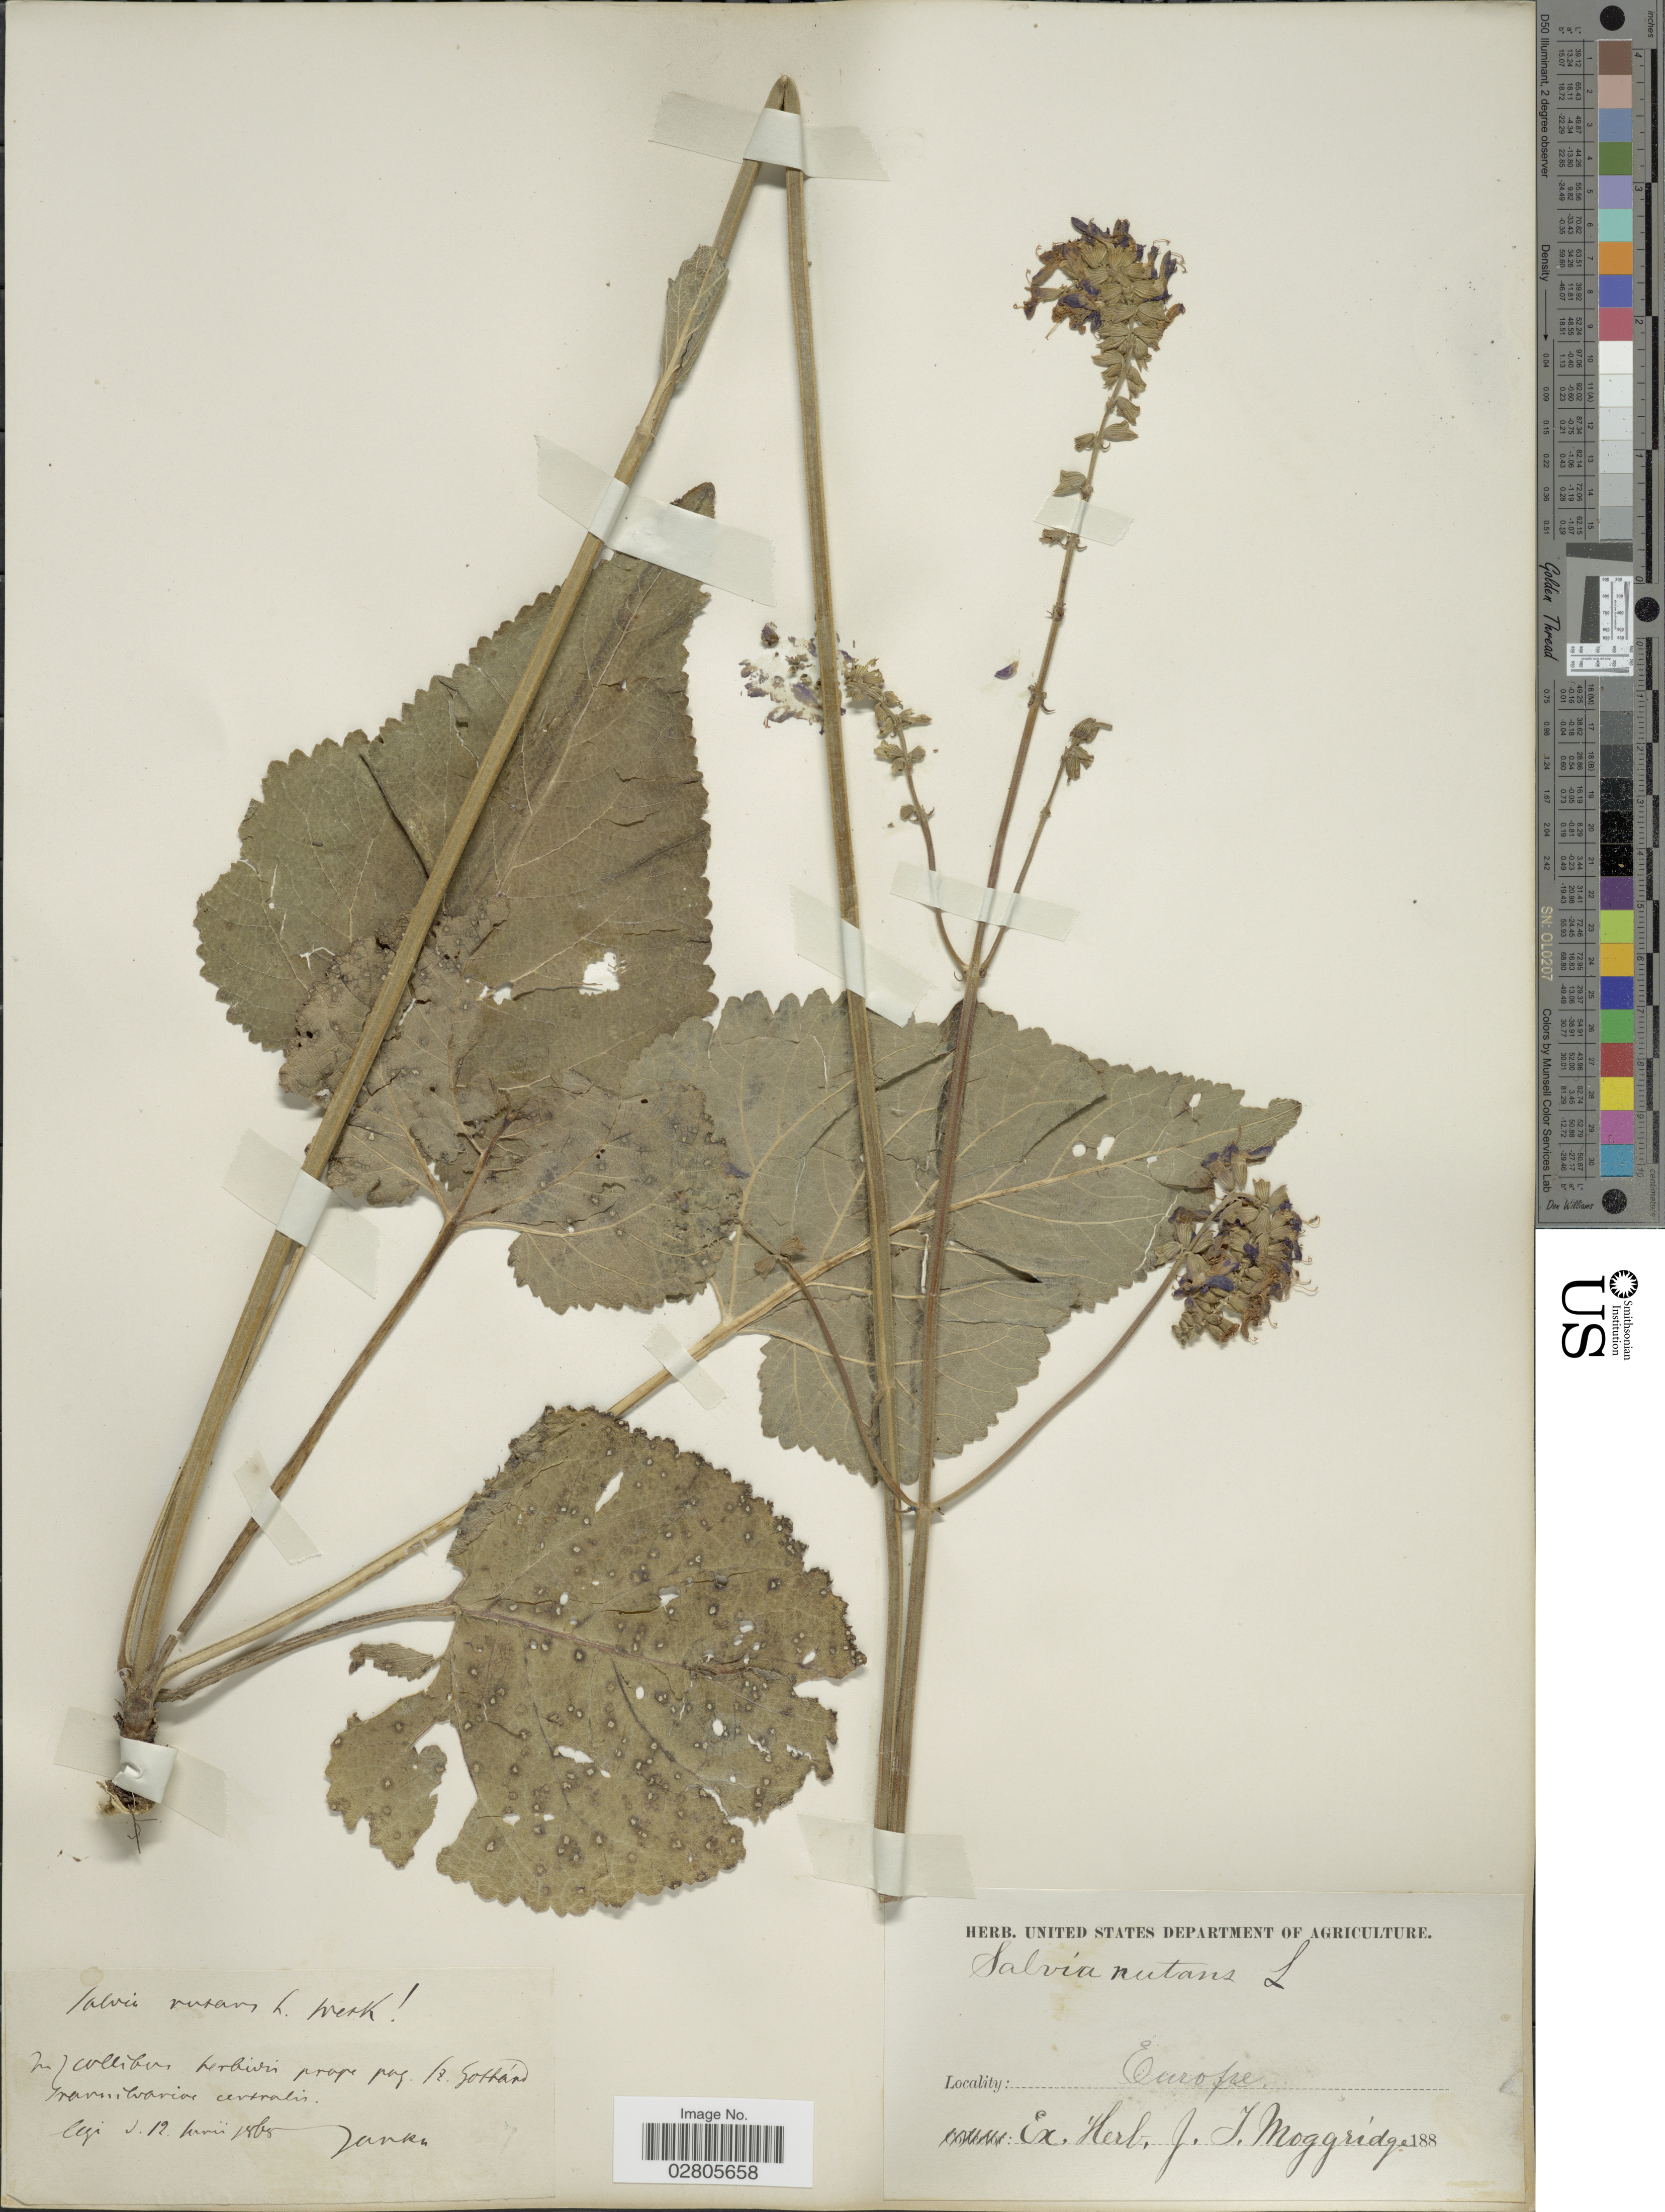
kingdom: Plantae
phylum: Tracheophyta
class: Magnoliopsida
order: Lamiales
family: Lamiaceae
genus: Salvia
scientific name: Salvia nutans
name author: L.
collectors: Jansen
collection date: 1865-06-12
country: Romania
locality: Europe. In collibus herbiri prope pag. h. Gothám transilvania centralis. [interpreted]